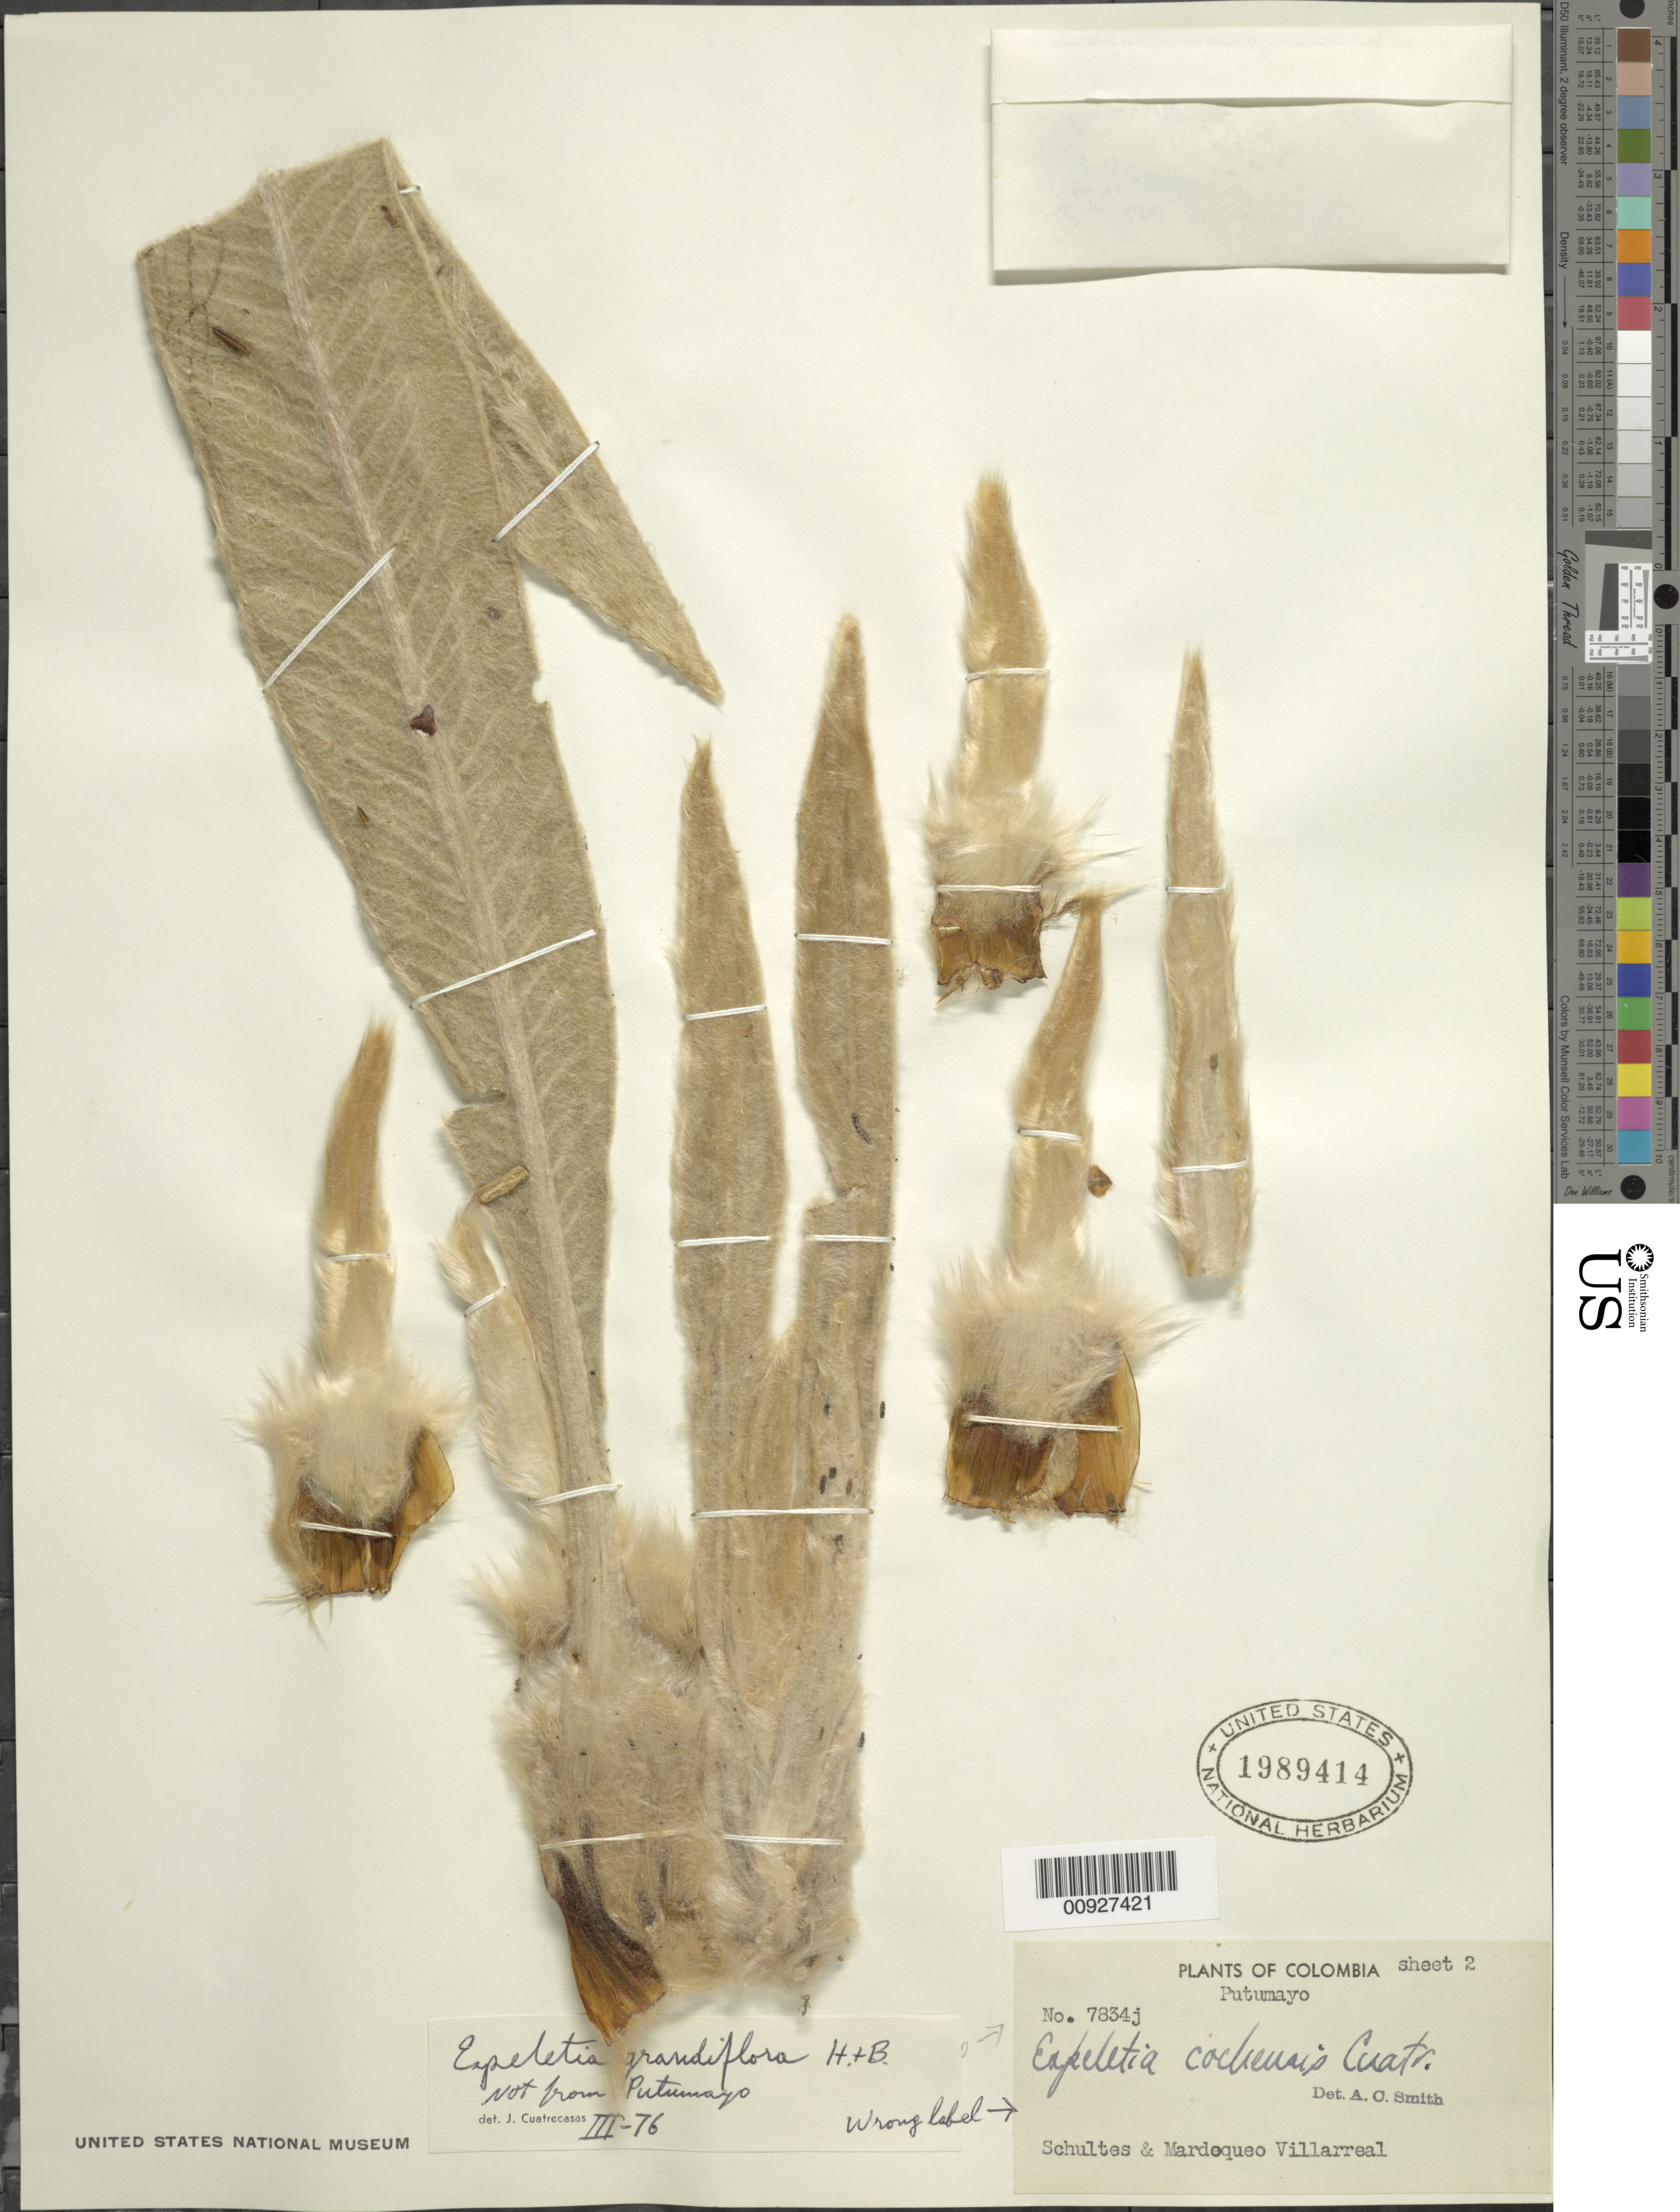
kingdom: Plantae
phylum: Tracheophyta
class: Magnoliopsida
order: Asterales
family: Asteraceae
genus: Espeletia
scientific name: Espeletia grandiflora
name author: Humb. & Bonpl.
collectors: R. E. Schultes & M. Villareal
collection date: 1946-06-01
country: Colombia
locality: [Wrong label].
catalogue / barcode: US 1989416